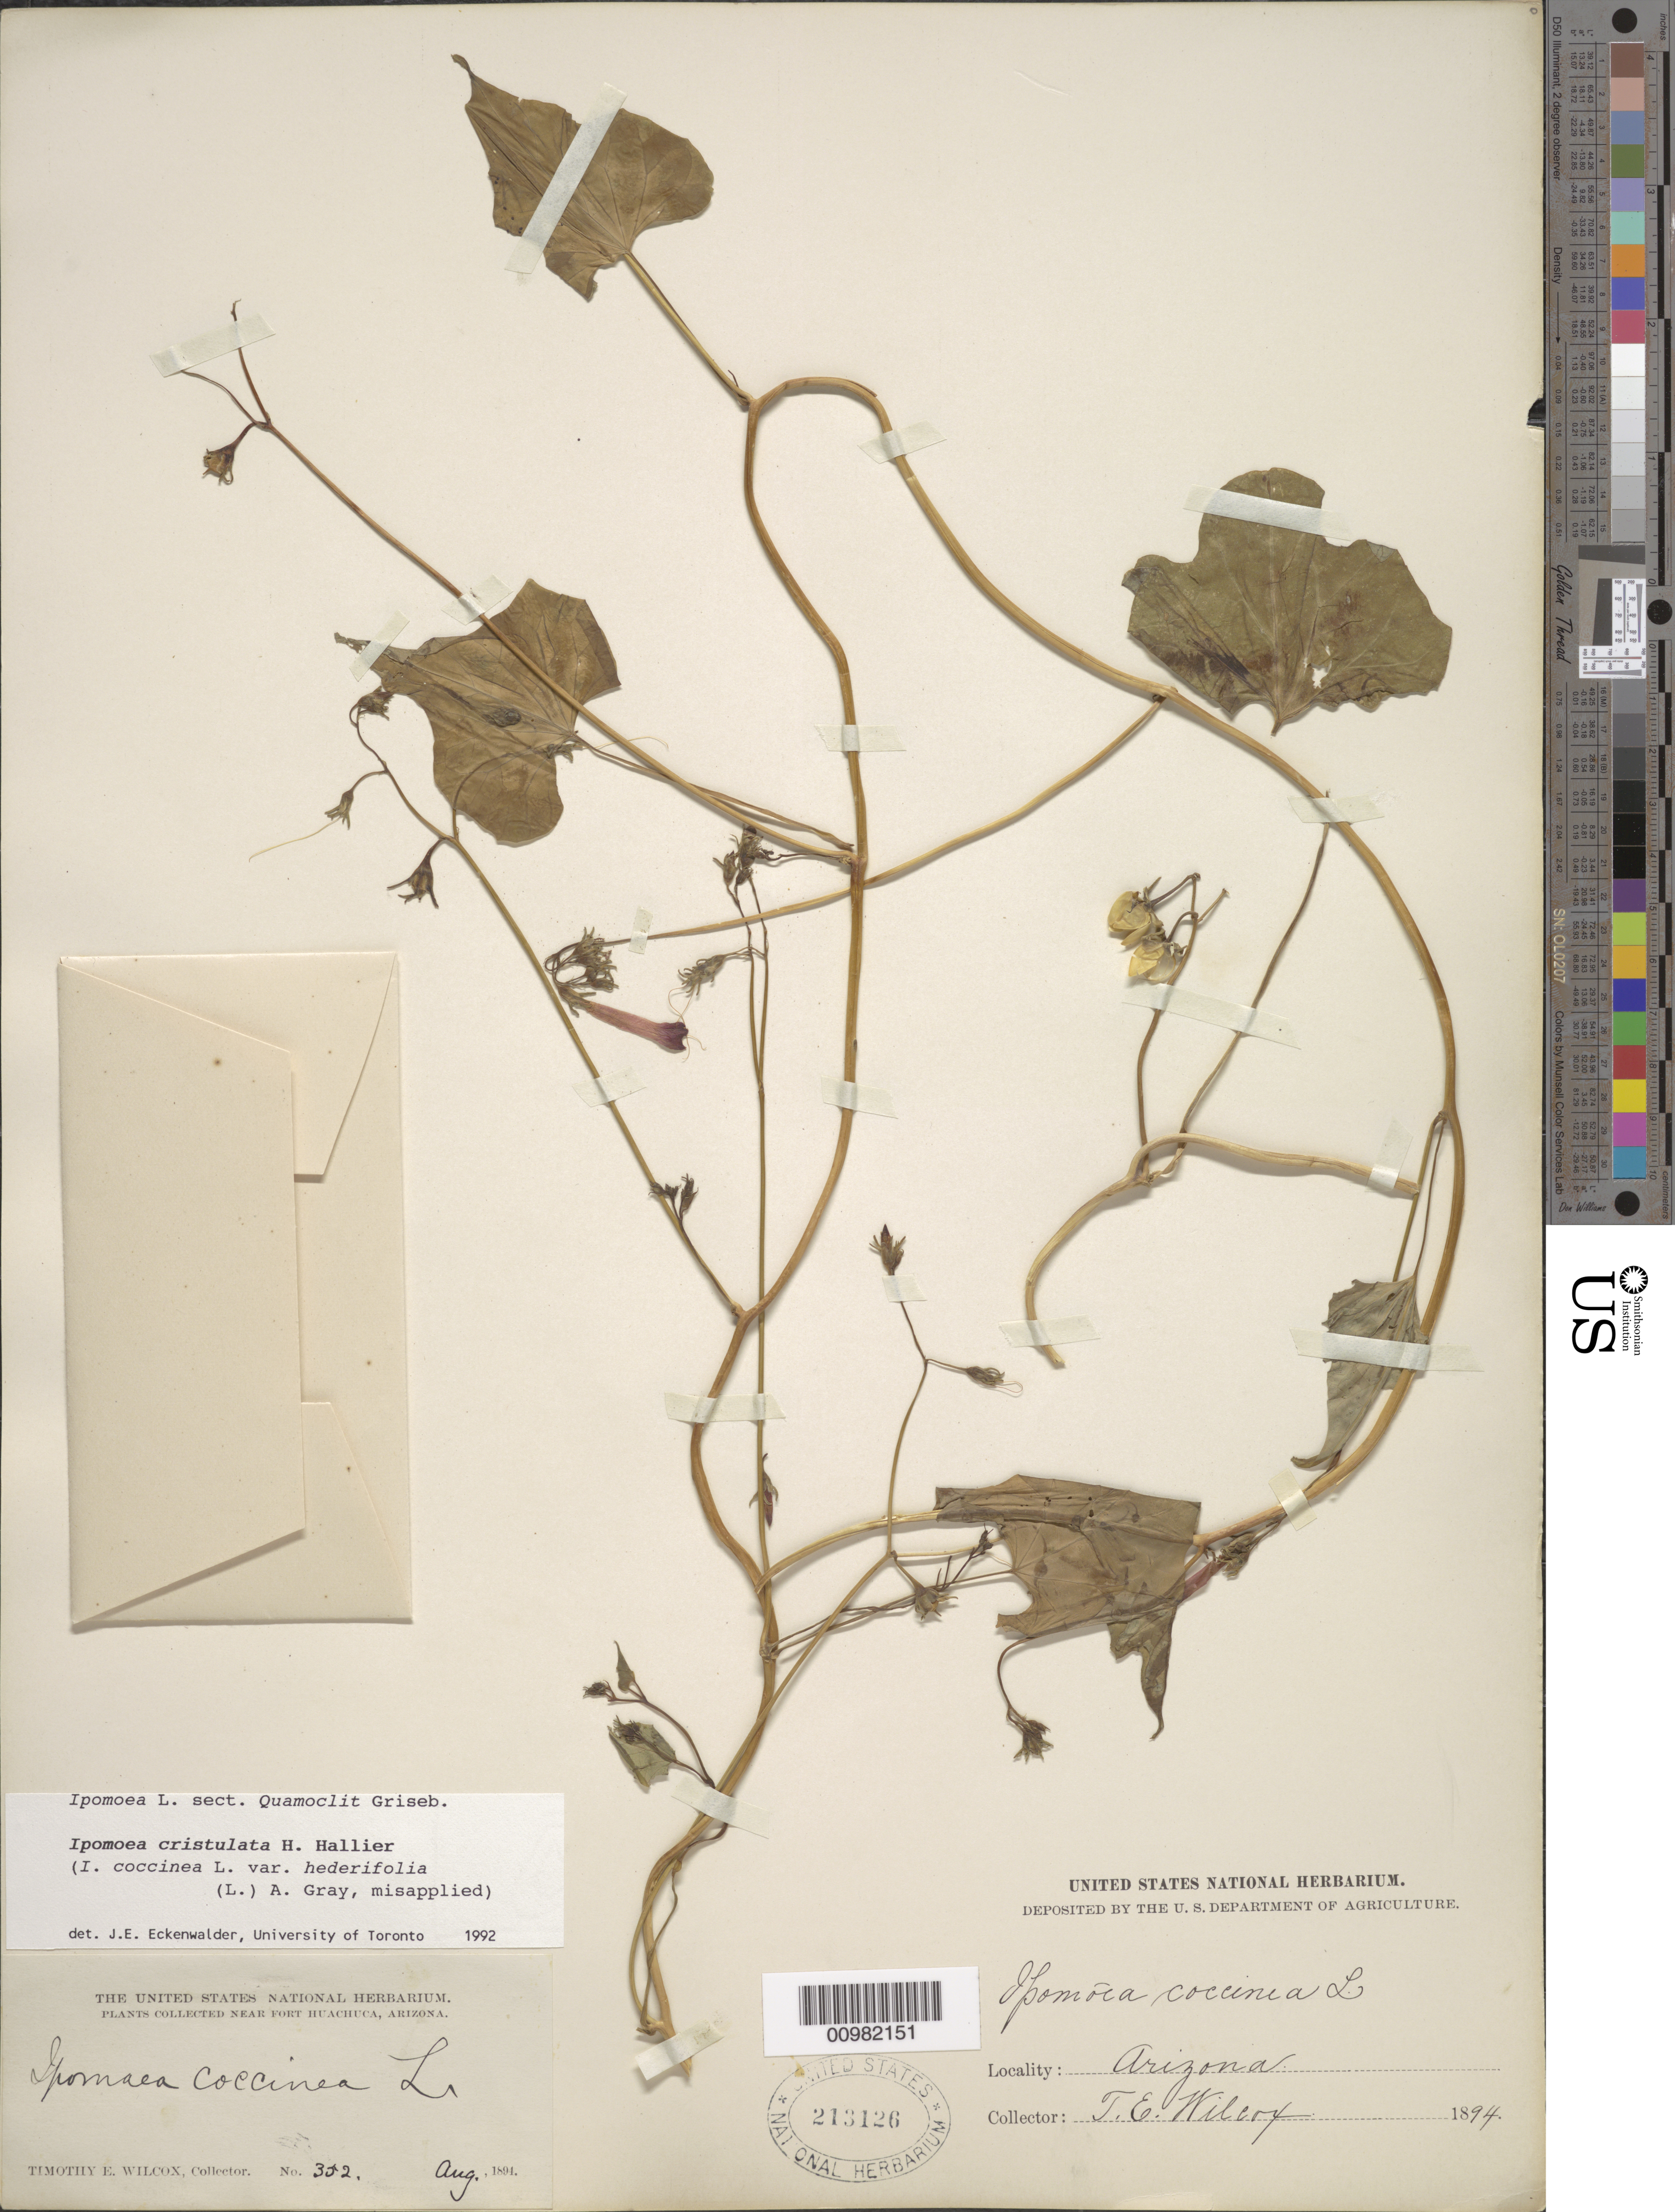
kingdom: Plantae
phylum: Tracheophyta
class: Magnoliopsida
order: Solanales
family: Convolvulaceae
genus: Ipomoea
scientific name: Ipomoea cristulata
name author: Hallier f.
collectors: T. E. Wilcox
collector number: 352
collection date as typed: Aug 1894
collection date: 1894-08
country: United States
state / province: Arizona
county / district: Cochise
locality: Near Fort Huachuca.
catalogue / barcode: US 213126